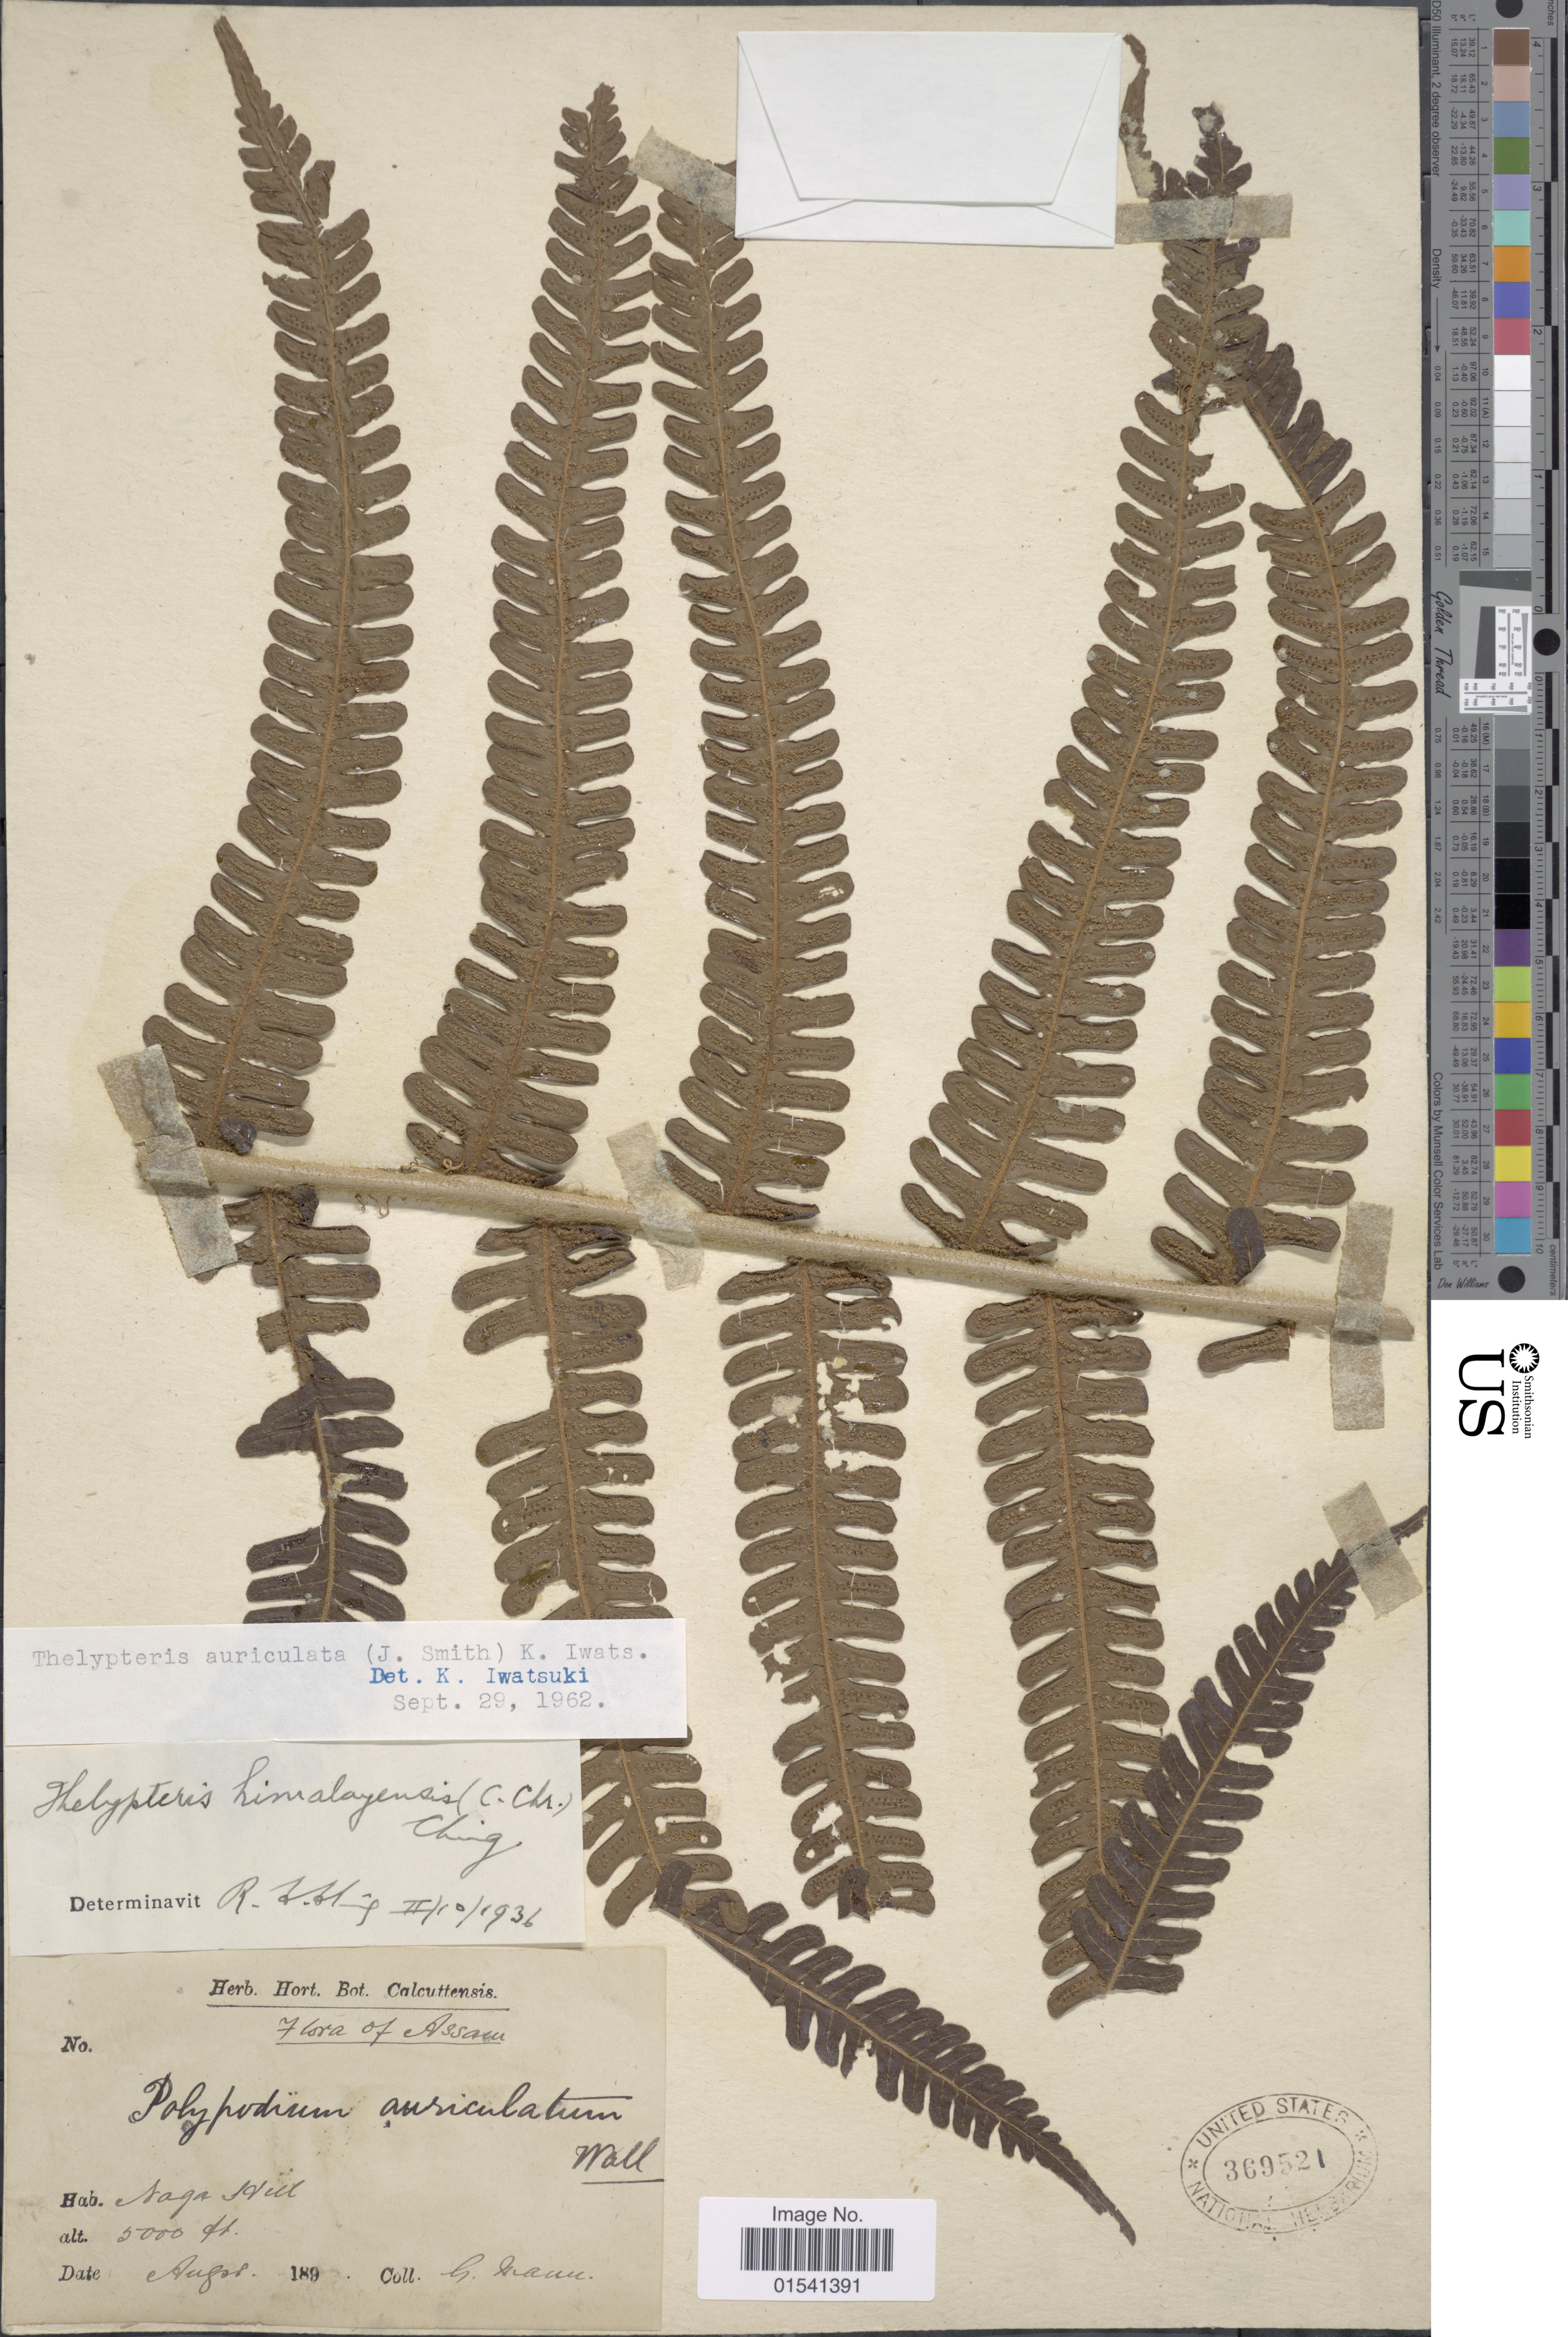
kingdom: Plantae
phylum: Tracheophyta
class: Polypodiopsida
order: Polypodiales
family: Thelypteridaceae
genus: Cyclogramma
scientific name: Cyclogramma auriculata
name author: (J. Sm.) Ching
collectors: G. Mann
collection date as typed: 189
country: India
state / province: Assam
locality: Naga Hill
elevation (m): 1524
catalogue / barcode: US 369521